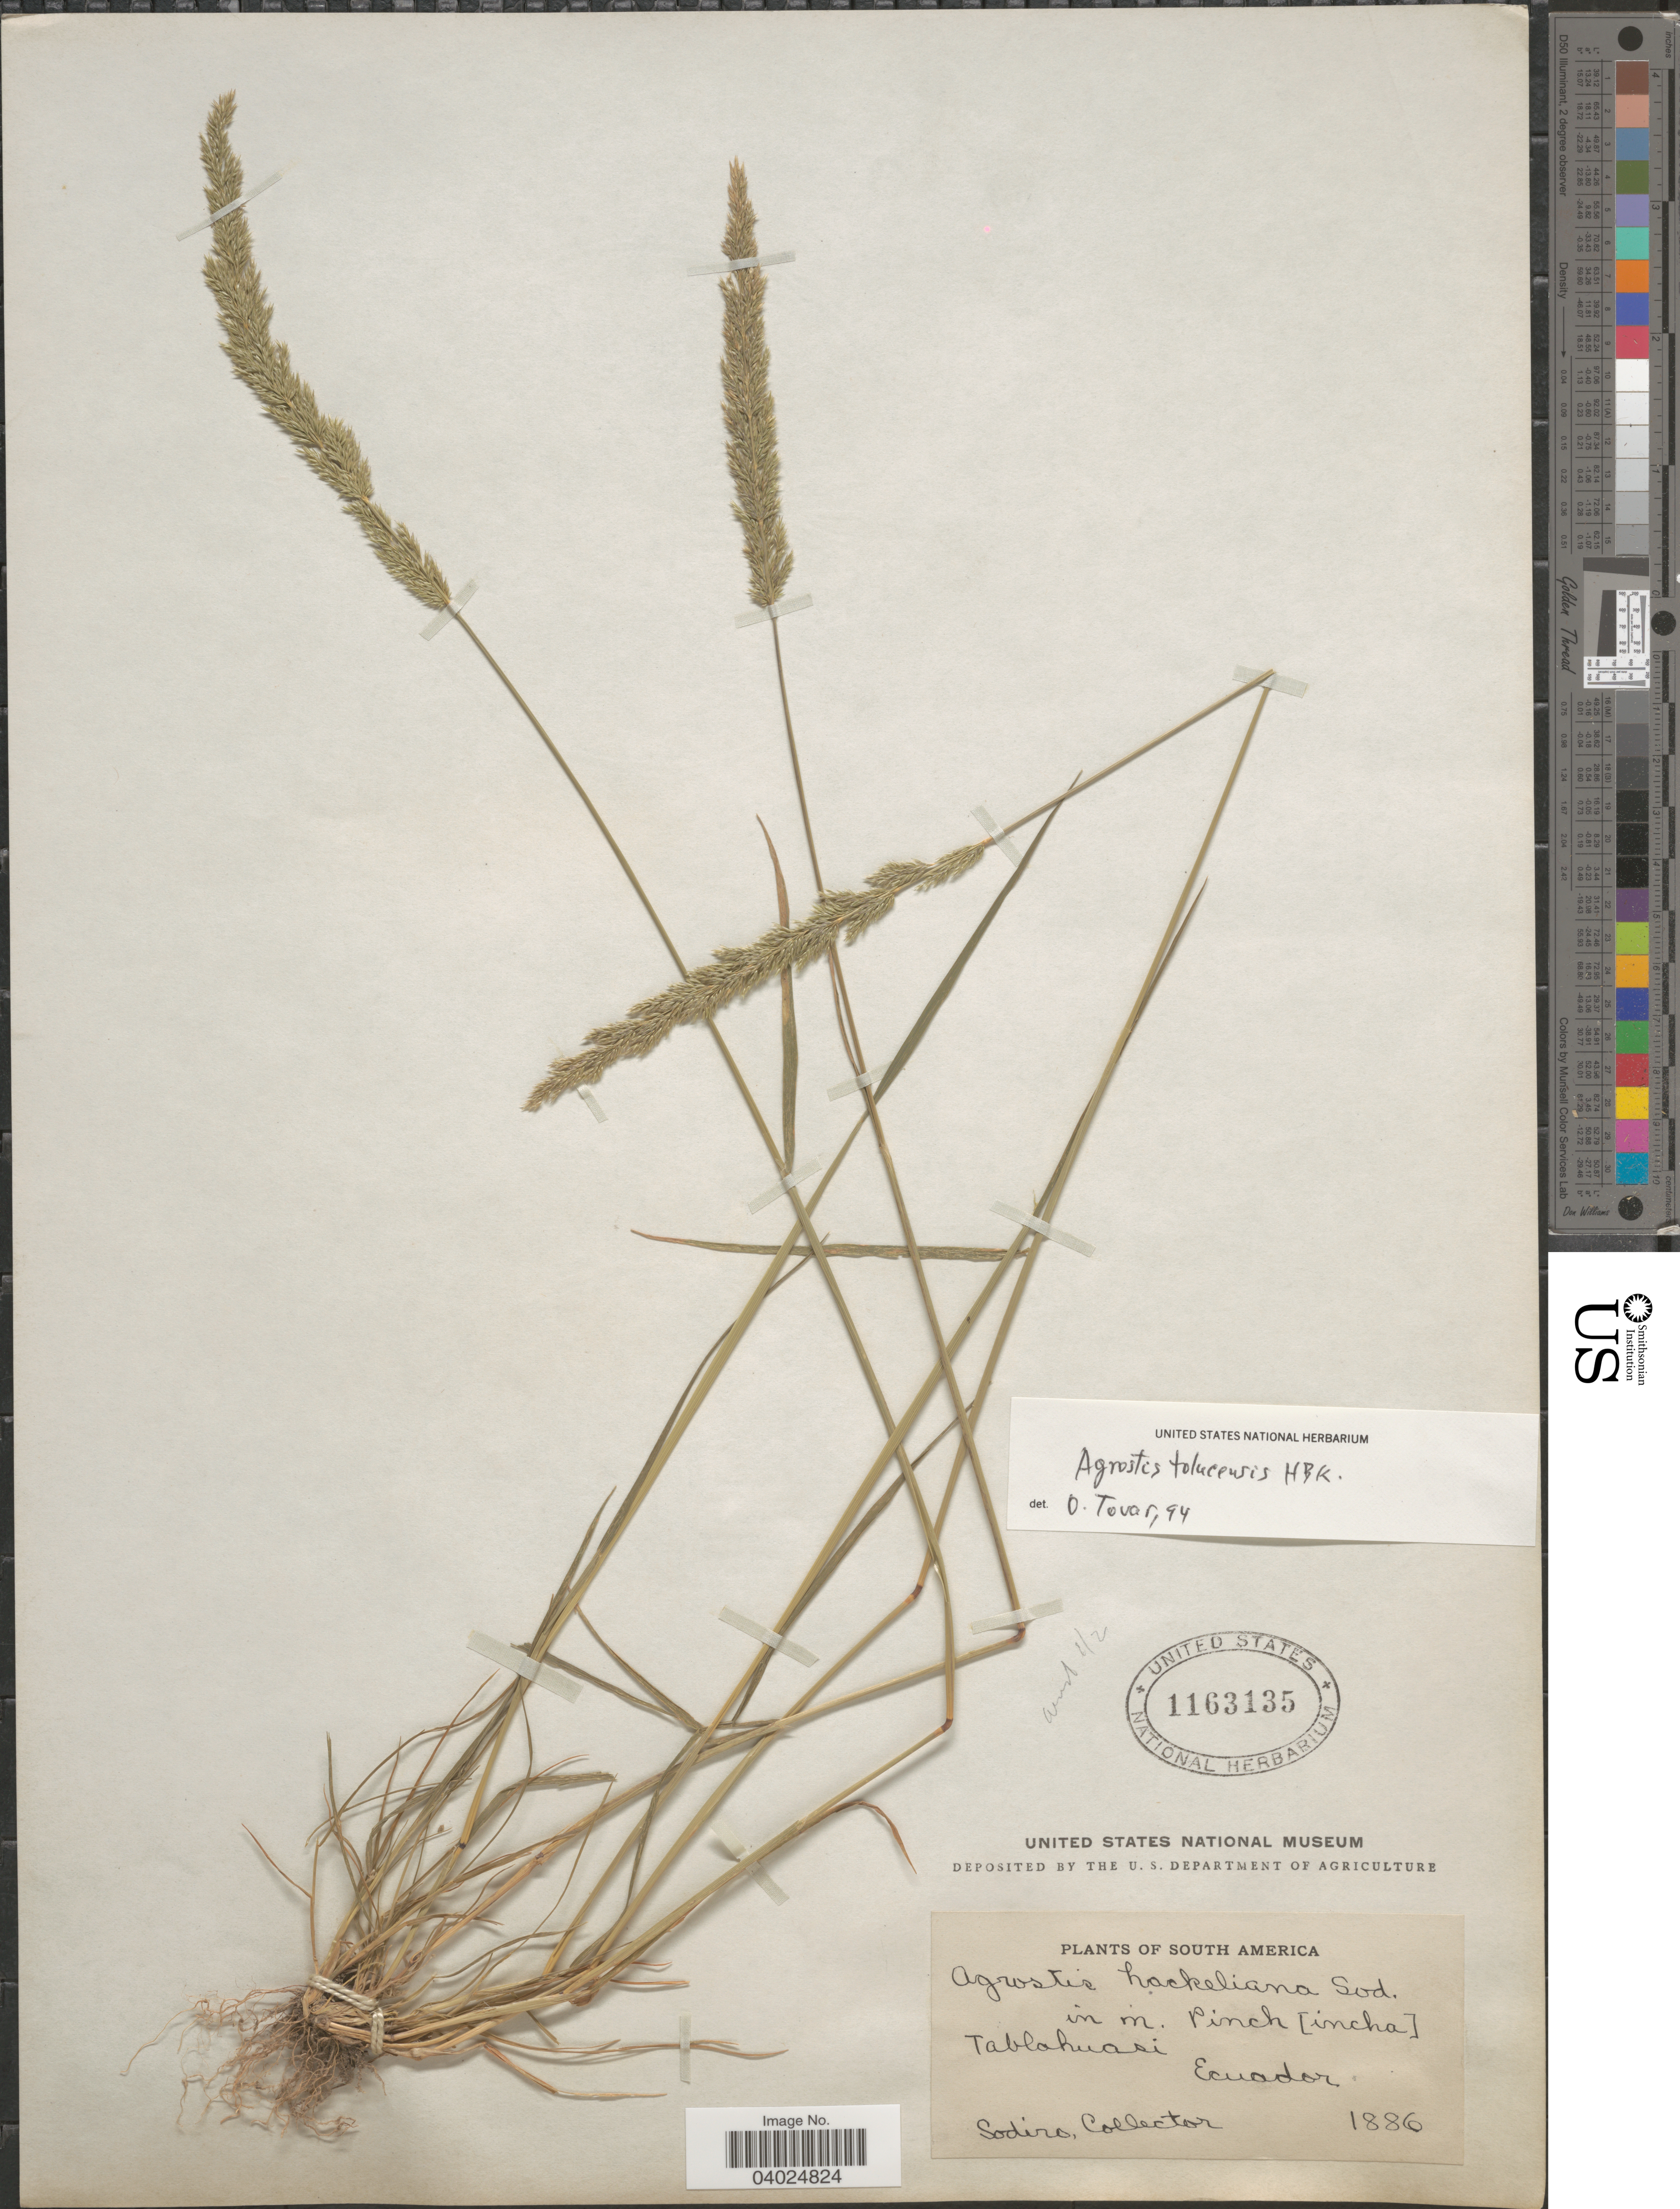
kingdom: Plantae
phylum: Tracheophyta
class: Liliopsida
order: Poales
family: Poaceae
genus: Agrostis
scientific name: Agrostis tolucensis Kunth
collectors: Sodiro, --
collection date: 1886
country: Ecuador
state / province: Pichincha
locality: In m. Pinch [incha] Tablahuasi.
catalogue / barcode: US 1163135